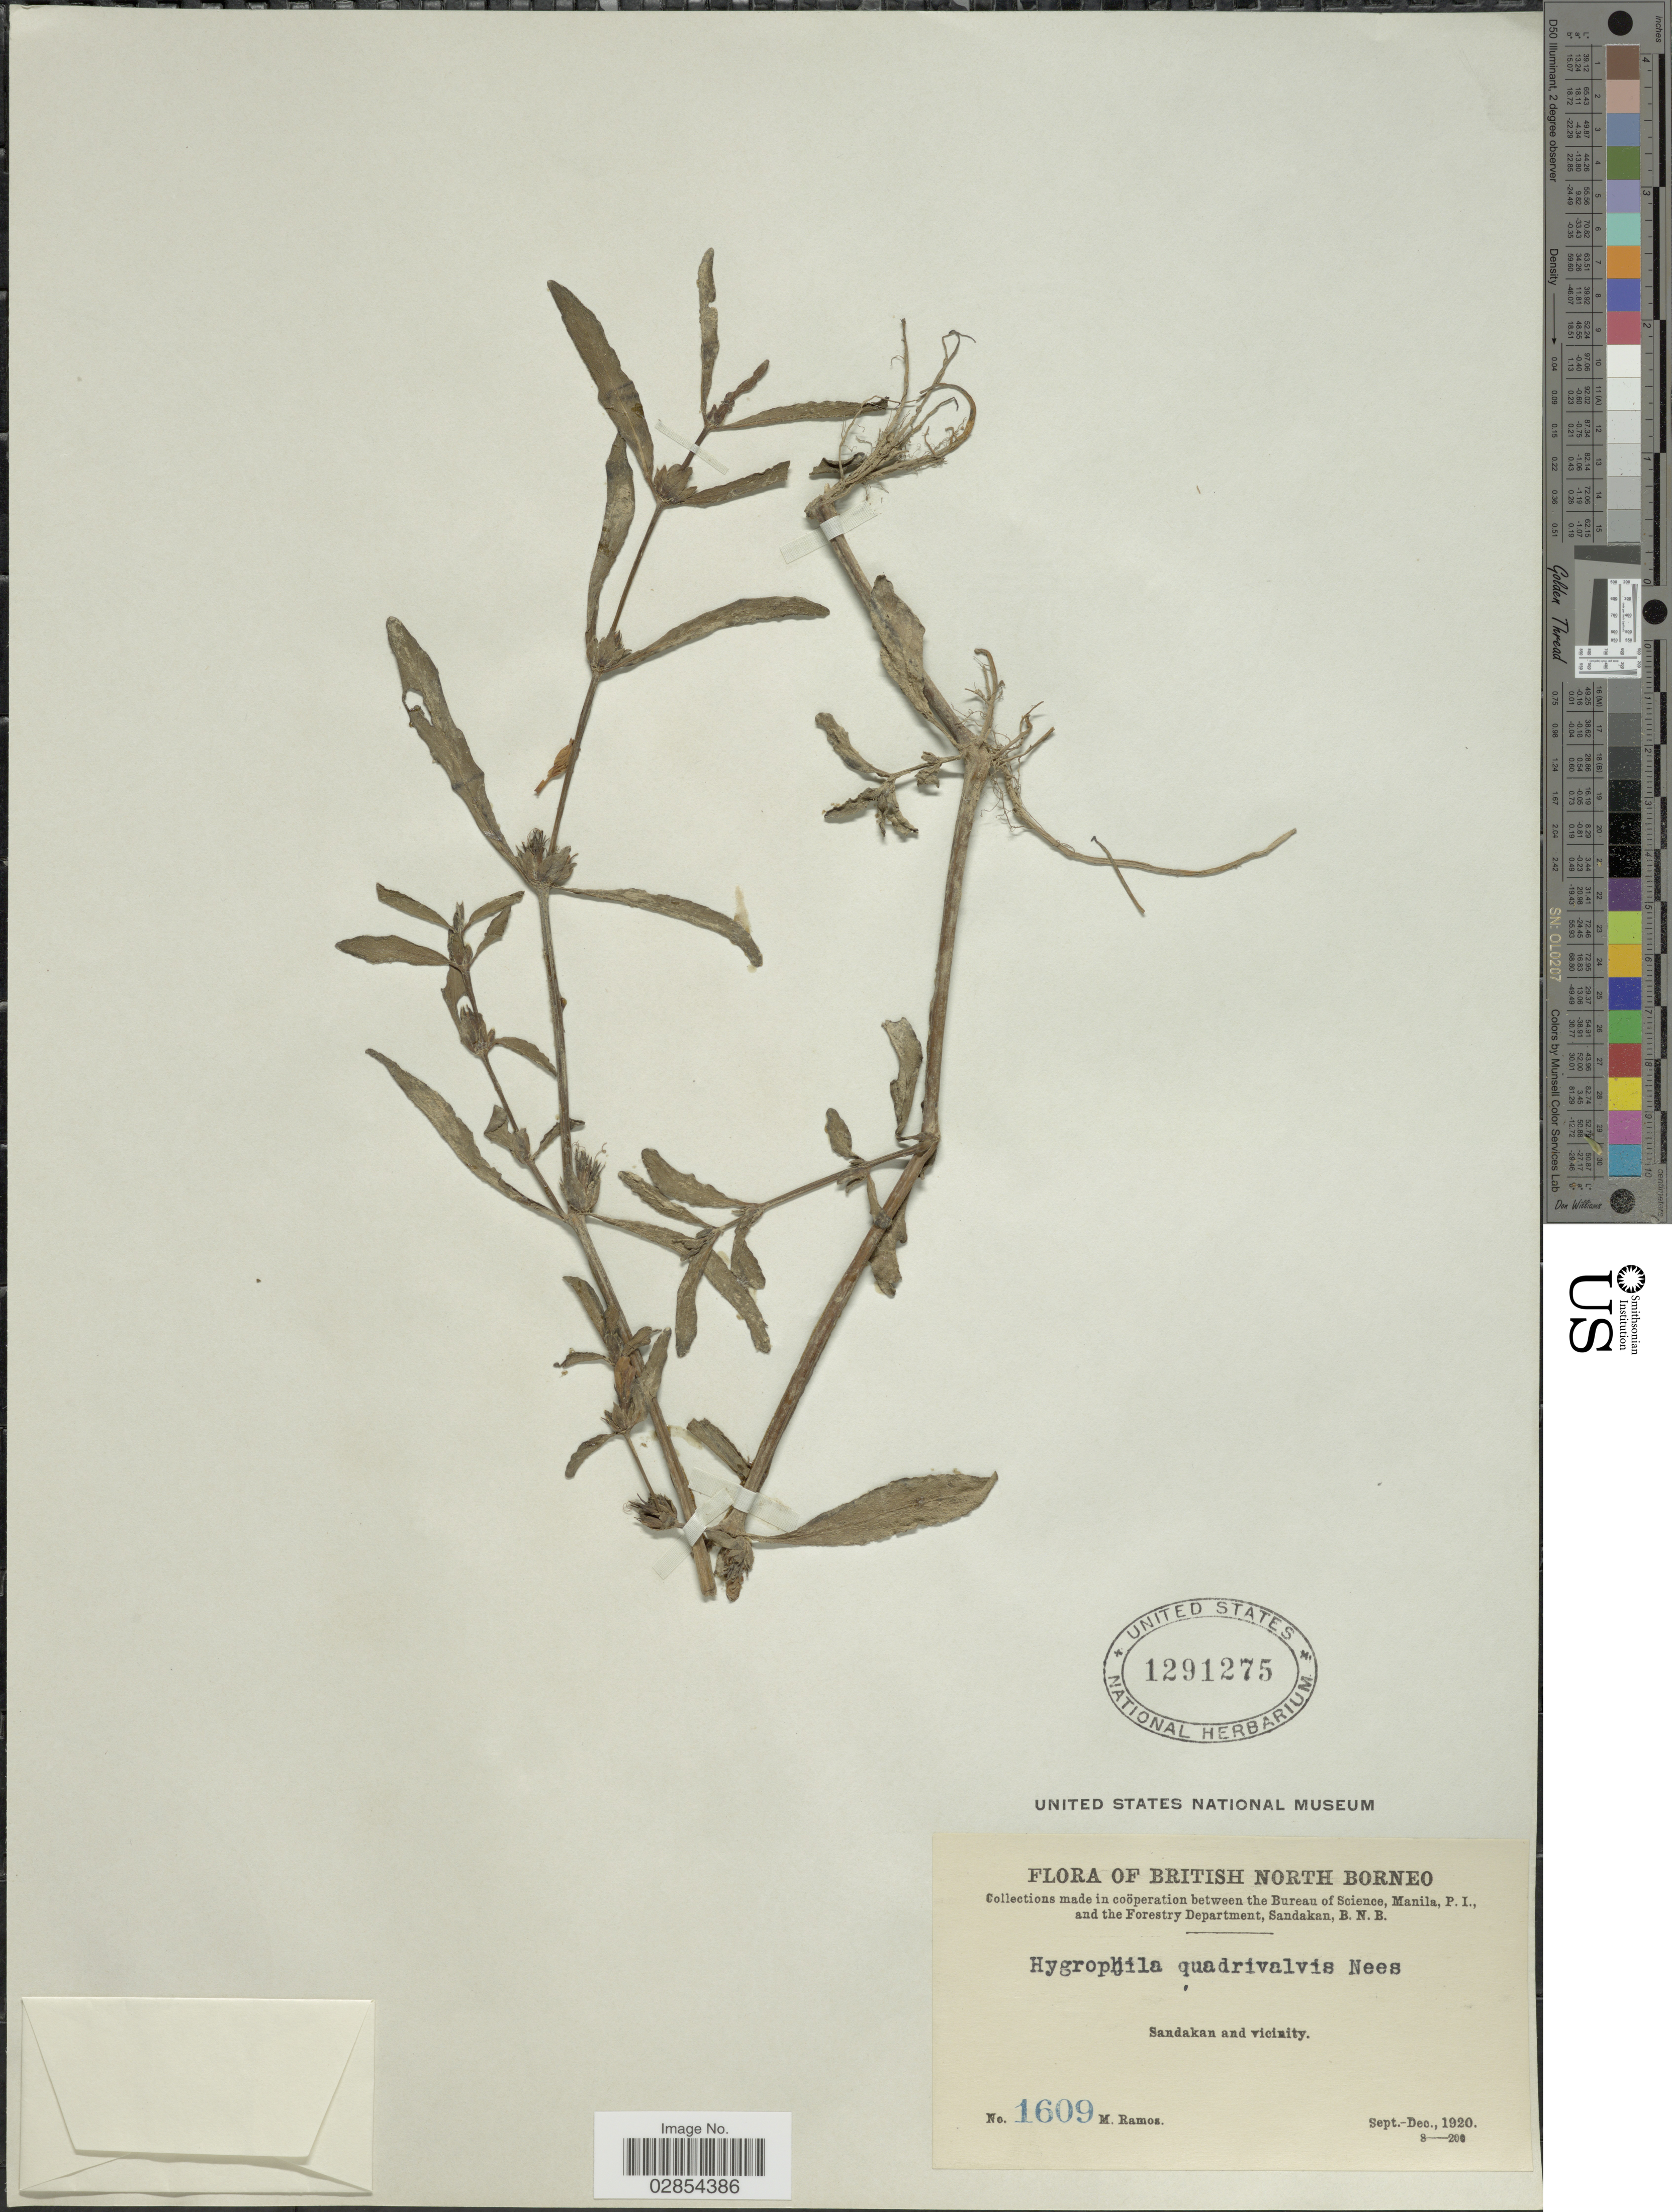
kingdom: Plantae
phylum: Tracheophyta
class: Magnoliopsida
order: Lamiales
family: Acanthaceae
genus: Hygrophila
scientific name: Hygrophila saxatilis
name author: Ridl.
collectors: M. Ramos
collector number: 1609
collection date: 1920-09/1920-12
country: Malaysia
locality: British North Borneo. Sandakan and vicinity.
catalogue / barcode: US 1291275